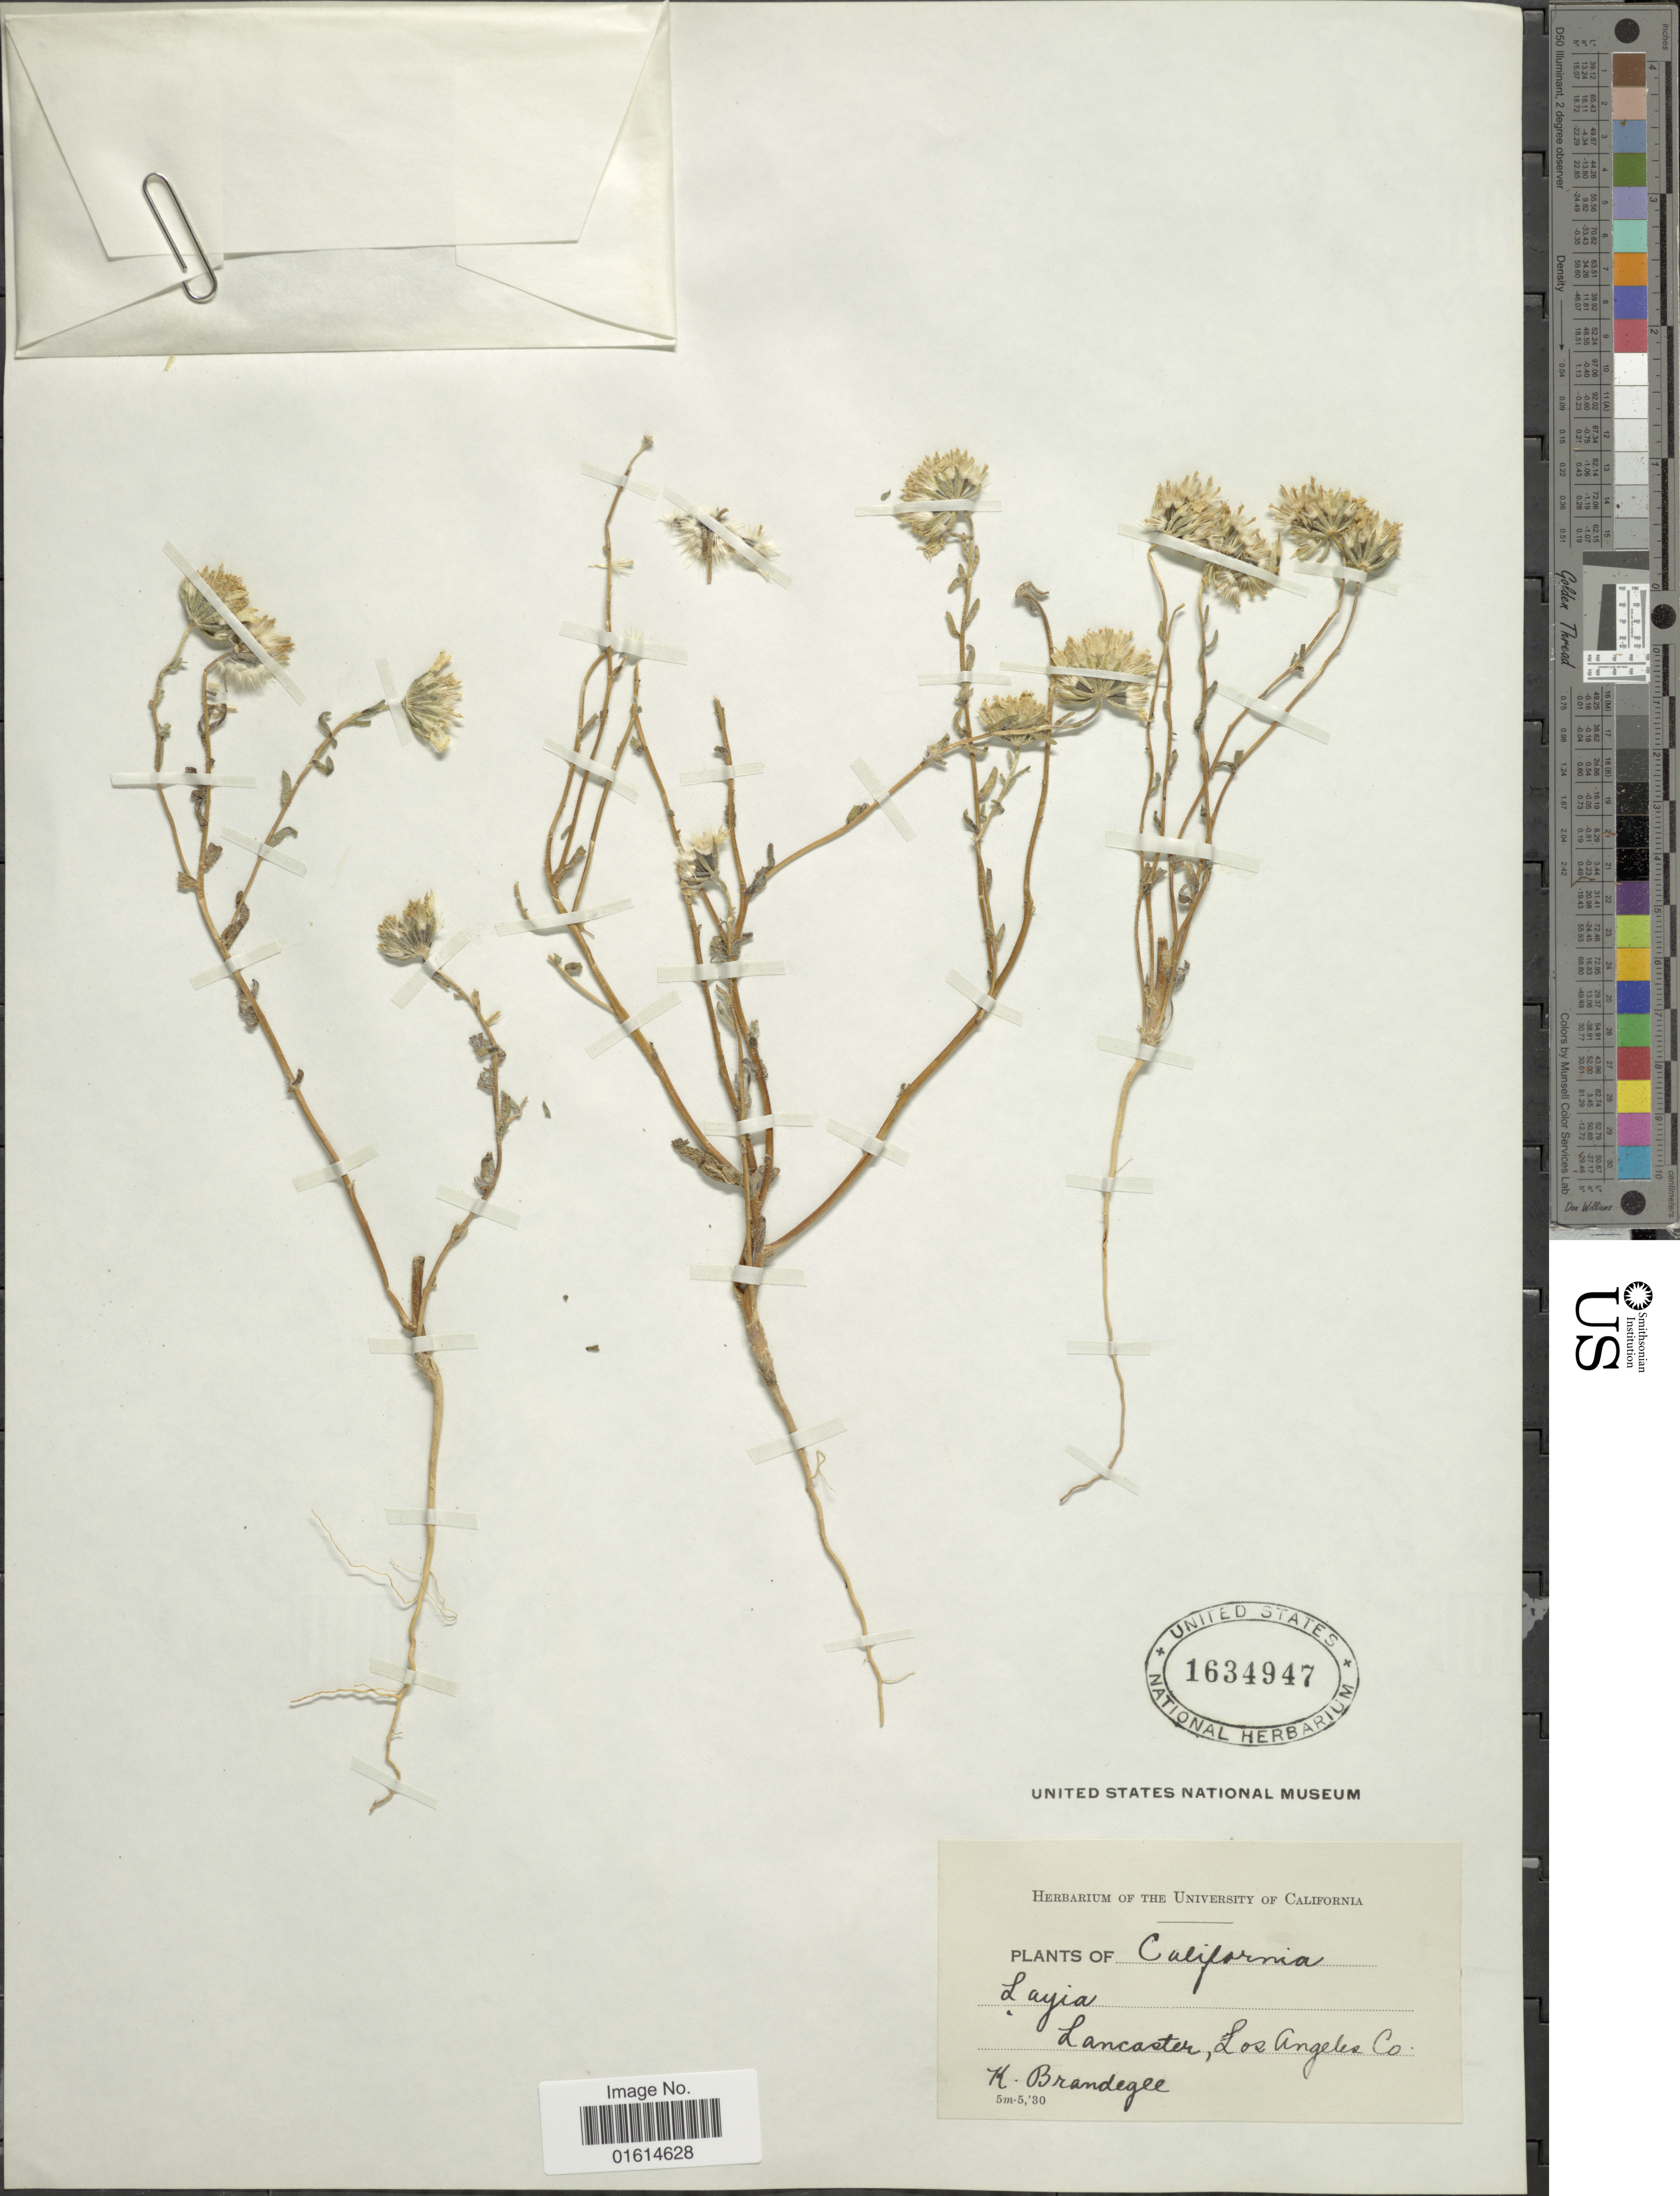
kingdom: Plantae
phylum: Tracheophyta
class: Magnoliopsida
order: Asterales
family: Asteraceae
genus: Layia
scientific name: Layia sp.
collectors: K. Brandegee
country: United States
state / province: California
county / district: Los Angeles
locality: Lancaster, Los Angeles Co.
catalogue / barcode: US 1634947